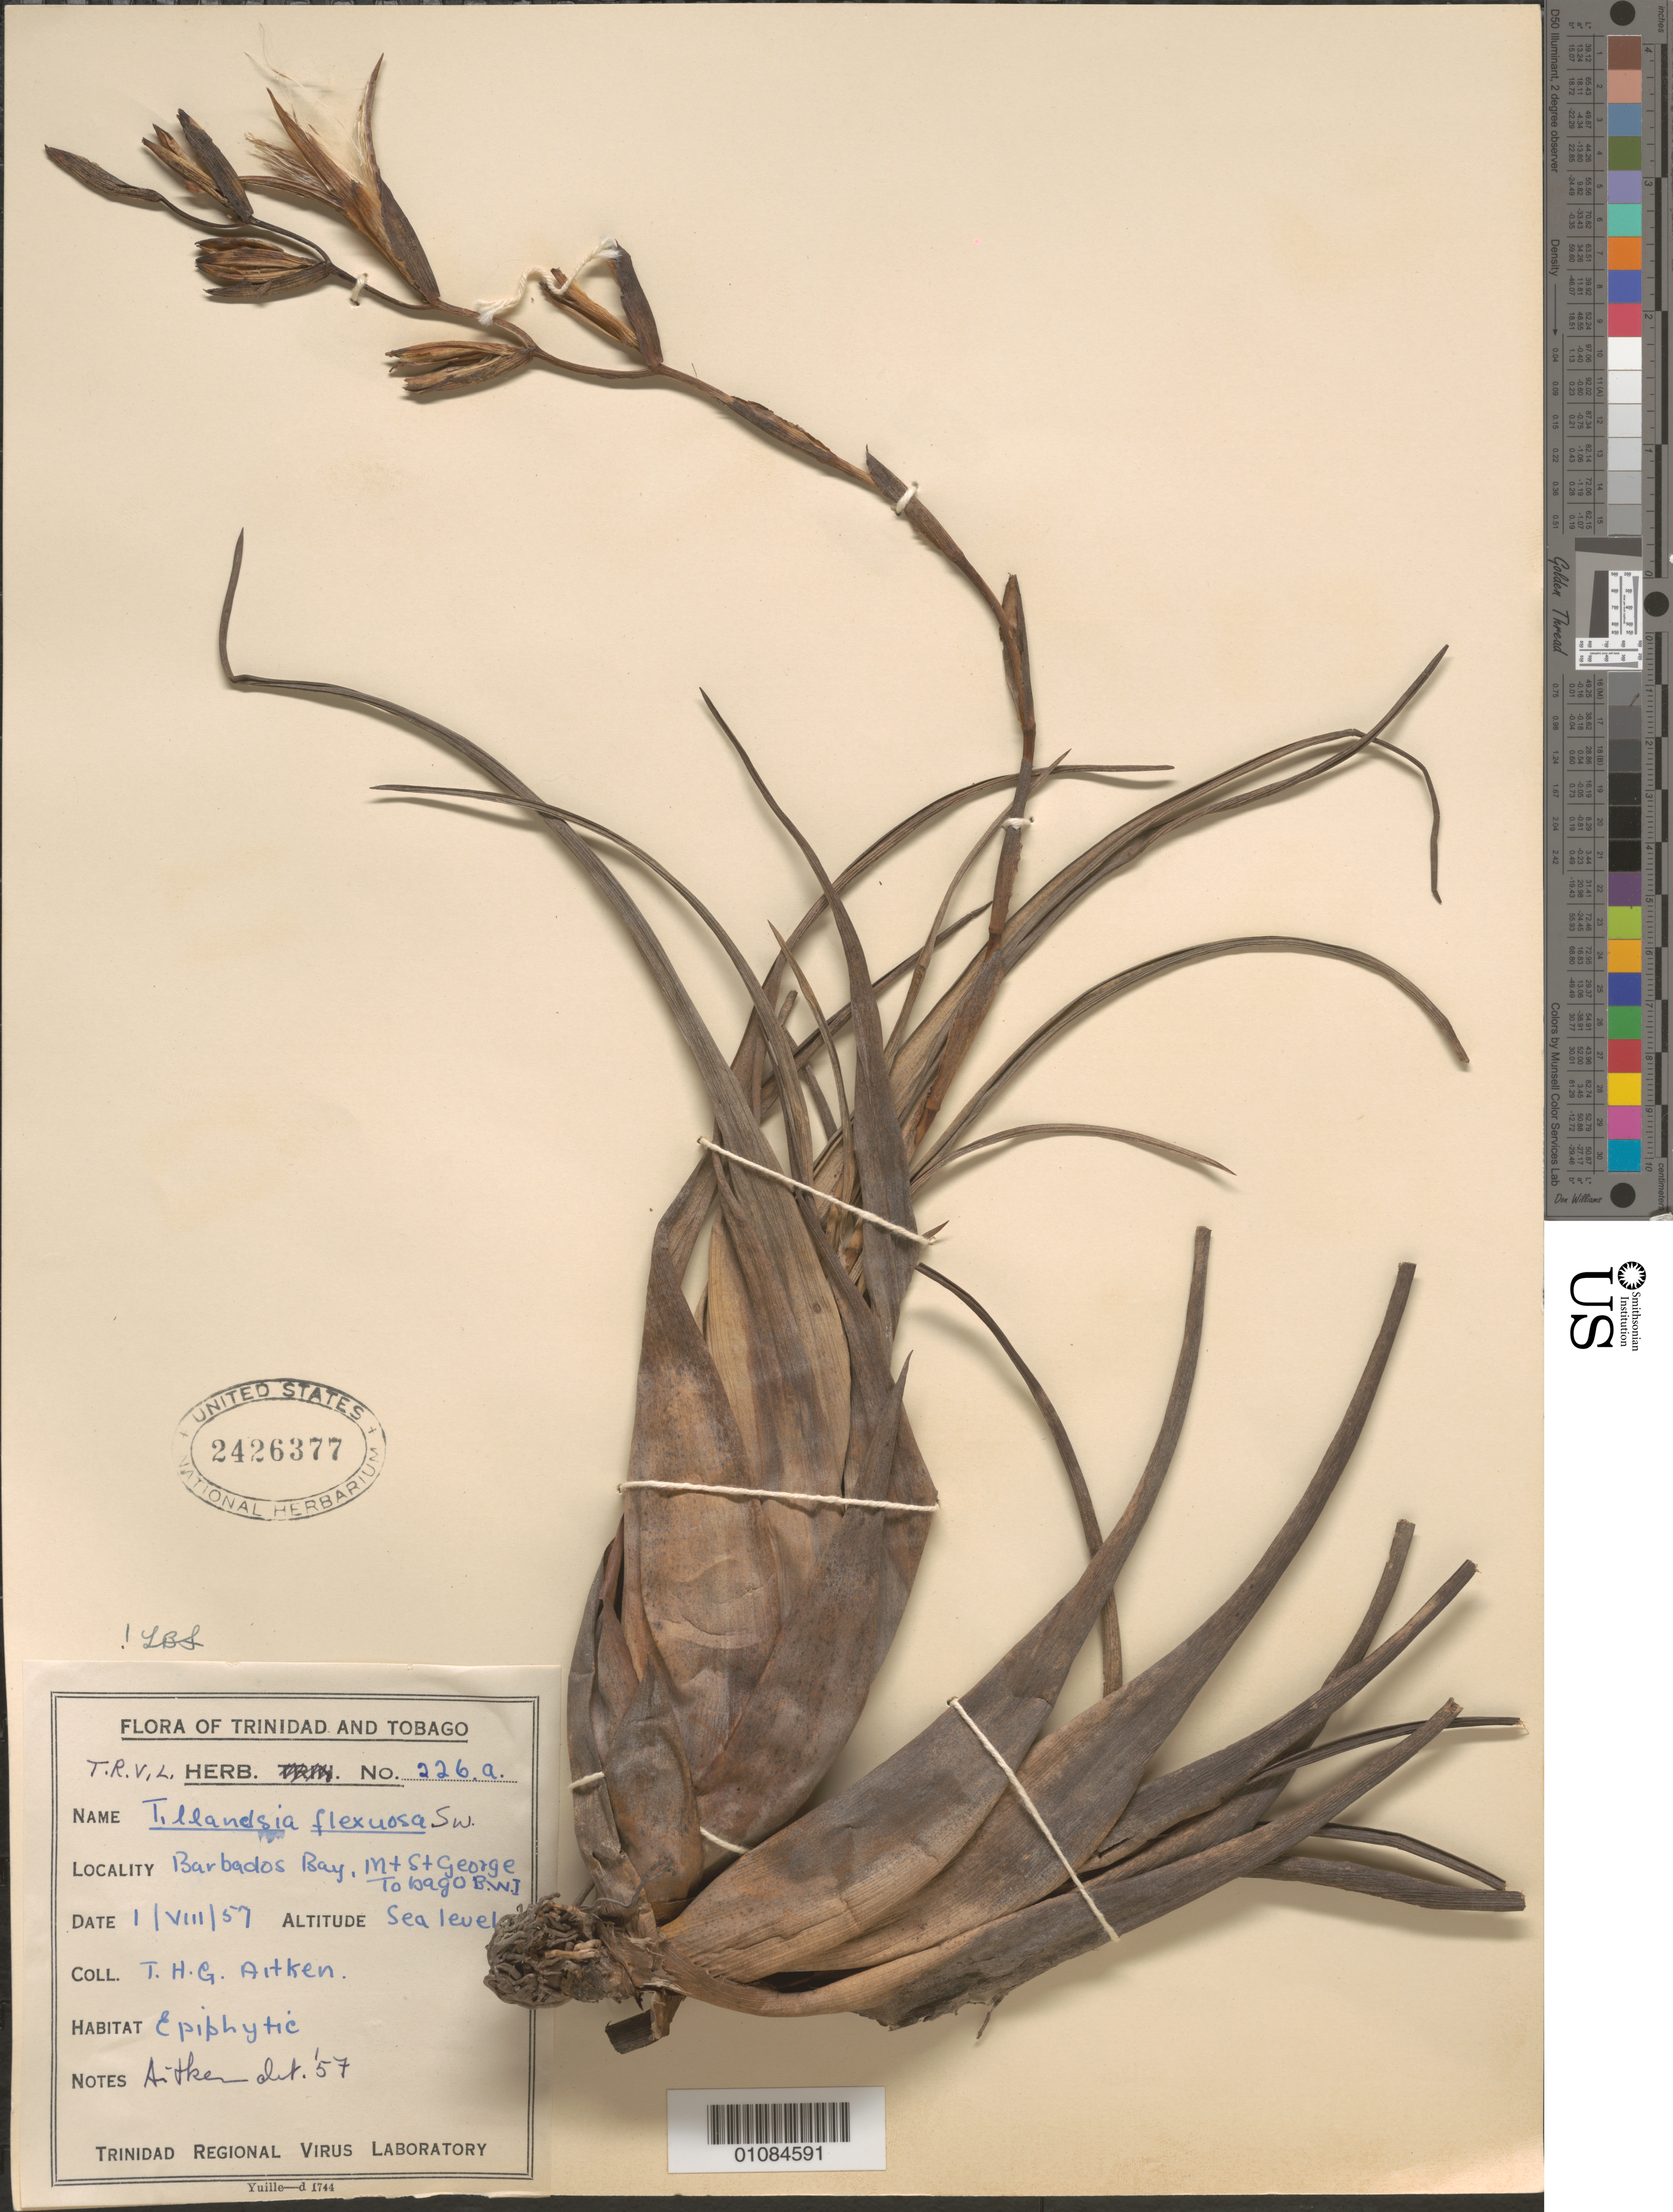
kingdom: Plantae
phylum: Tracheophyta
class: Liliopsida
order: Poales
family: Bromeliaceae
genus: Tillandsia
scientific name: Tillandsia flexuosa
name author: Sw.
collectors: T. Aitken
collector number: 226a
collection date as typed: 01 Aug 1957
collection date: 1957-08-01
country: Trinidad and Tobago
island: Tobago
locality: Barbados Bay, Mt St George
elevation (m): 0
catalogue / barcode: US 2426377